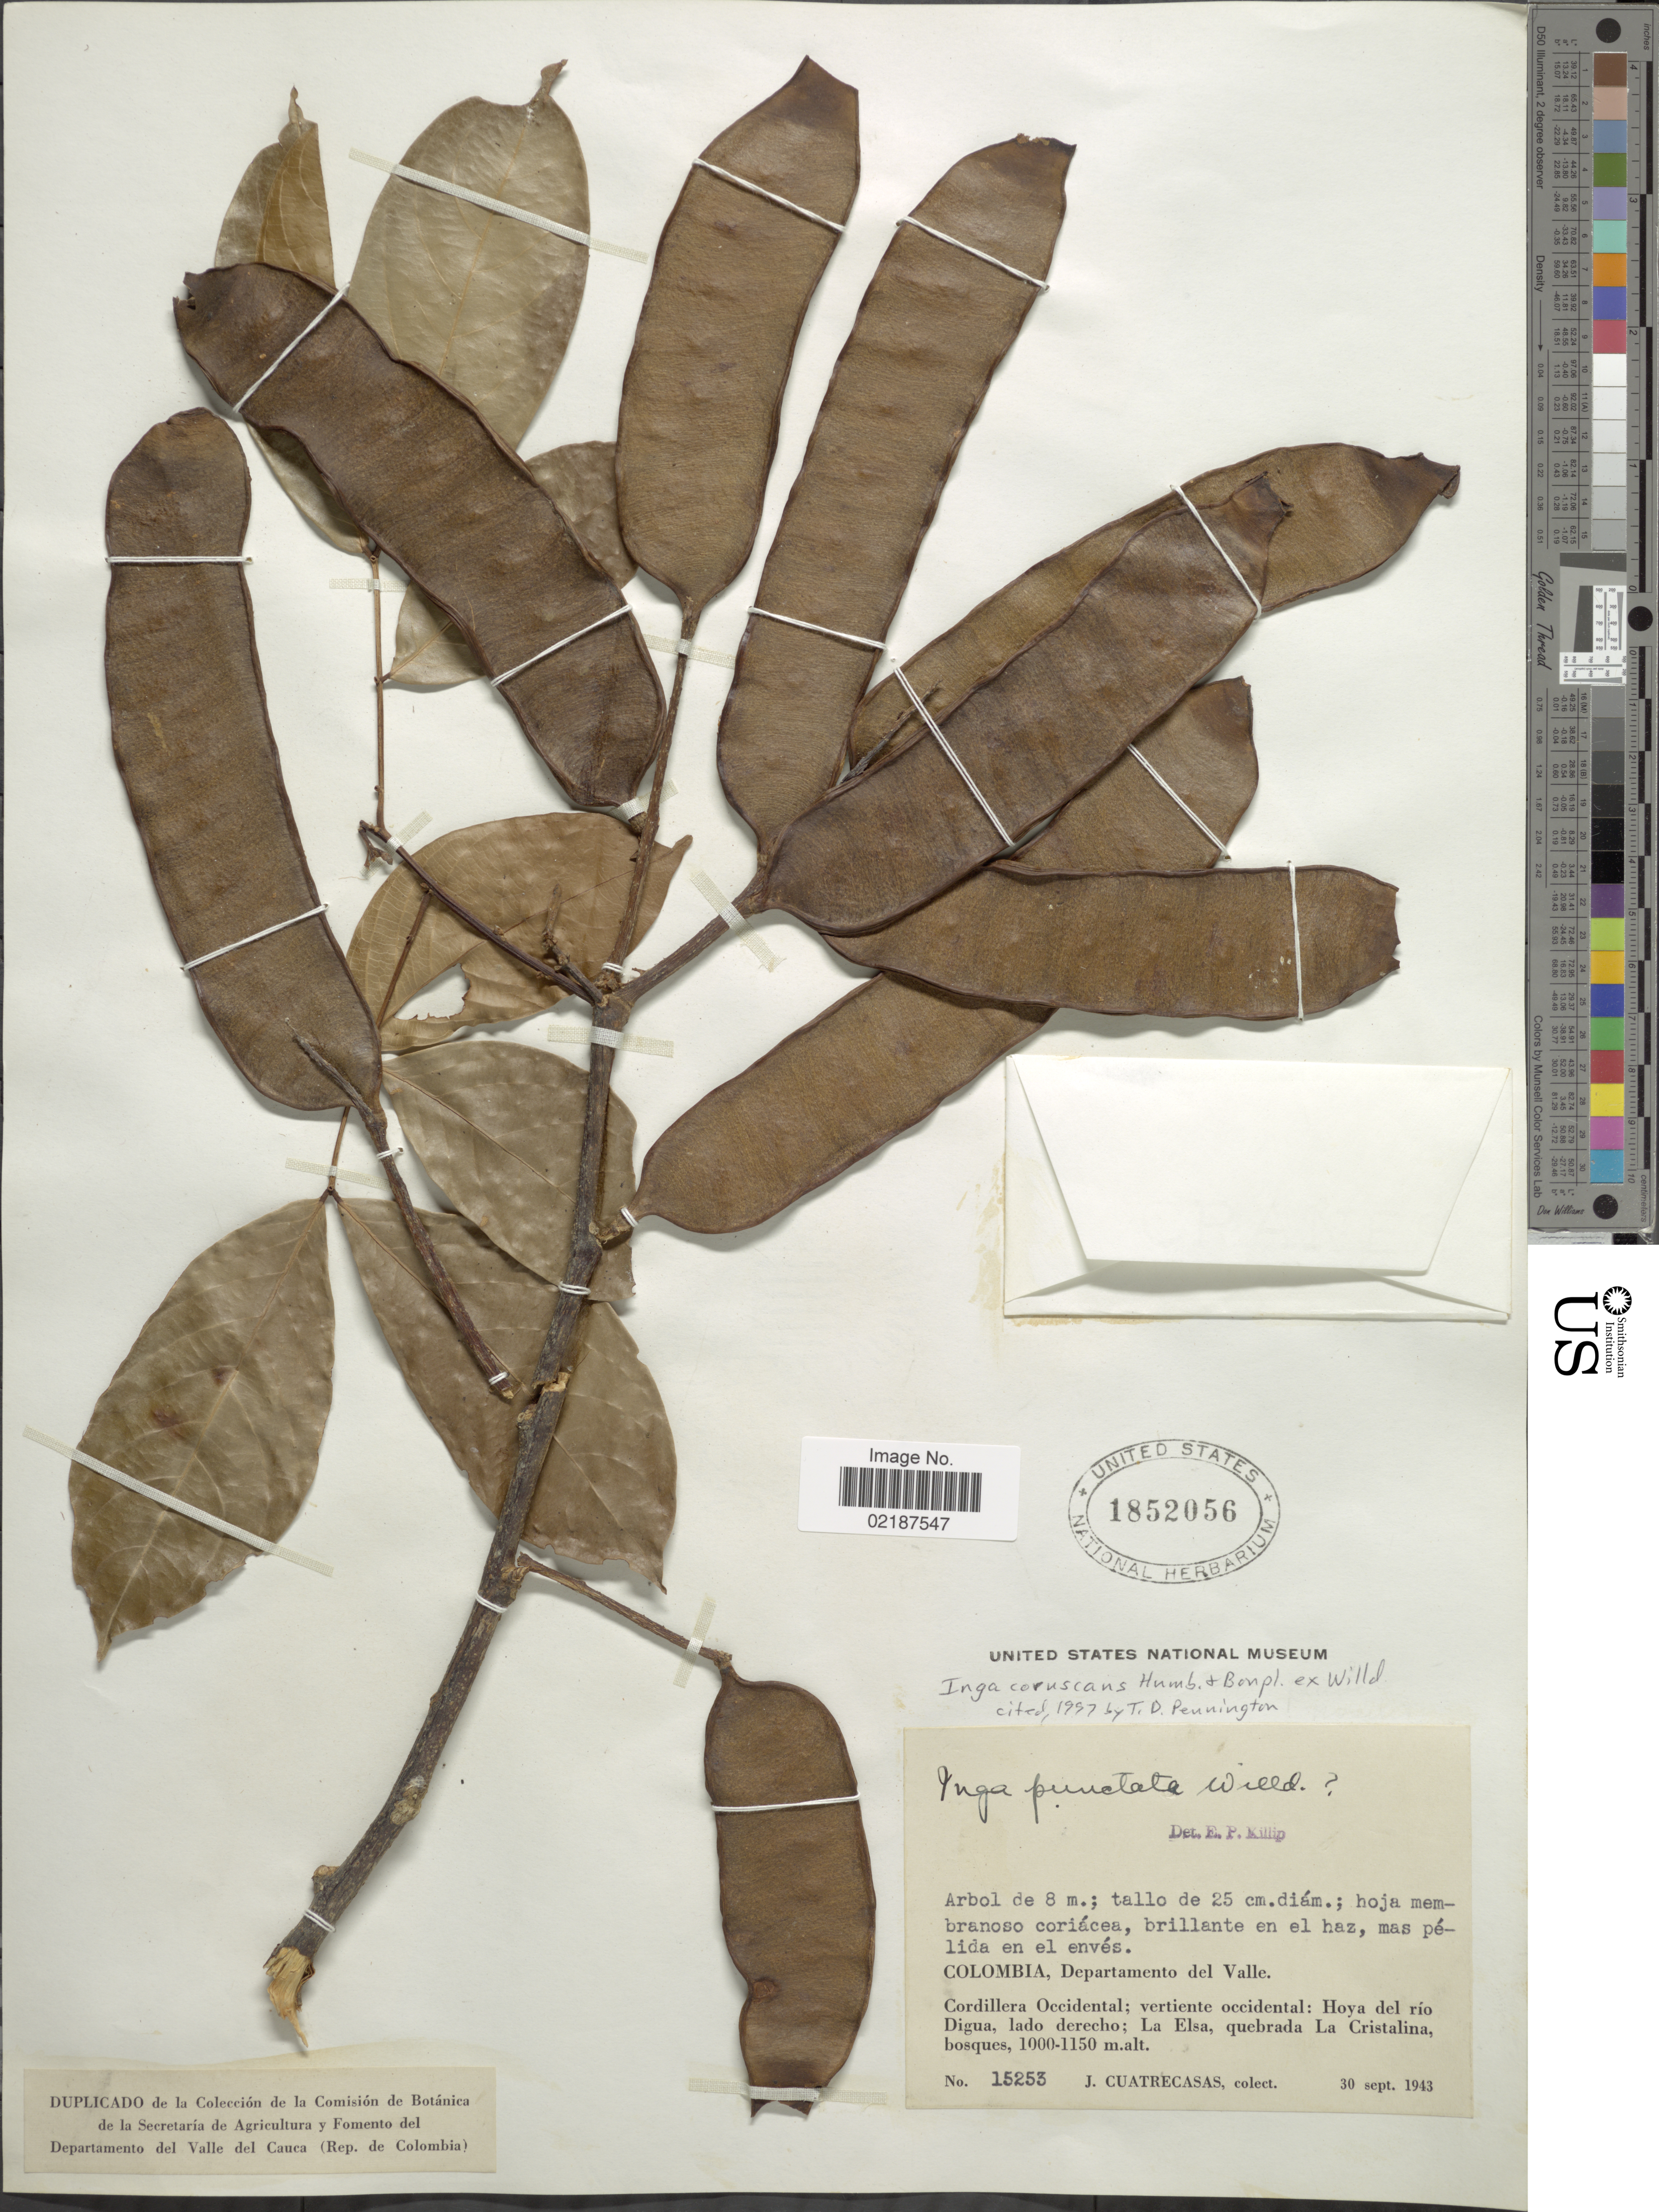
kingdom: Plantae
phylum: Tracheophyta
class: Magnoliopsida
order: Fabales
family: Fabaceae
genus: Inga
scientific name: Inga coruscans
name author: Humb. & Bonpl. ex Willd.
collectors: J. Cuatrecasas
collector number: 15253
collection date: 1943-09-30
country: Colombia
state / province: Valle del Cauca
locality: Departamento del Valle. Cordillera Occidental; vertiente occidental: Hoya del rio Digua, lado derecho; La Elsa, quebrada La Cristalina, bosques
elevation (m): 1000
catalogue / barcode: US 1852056